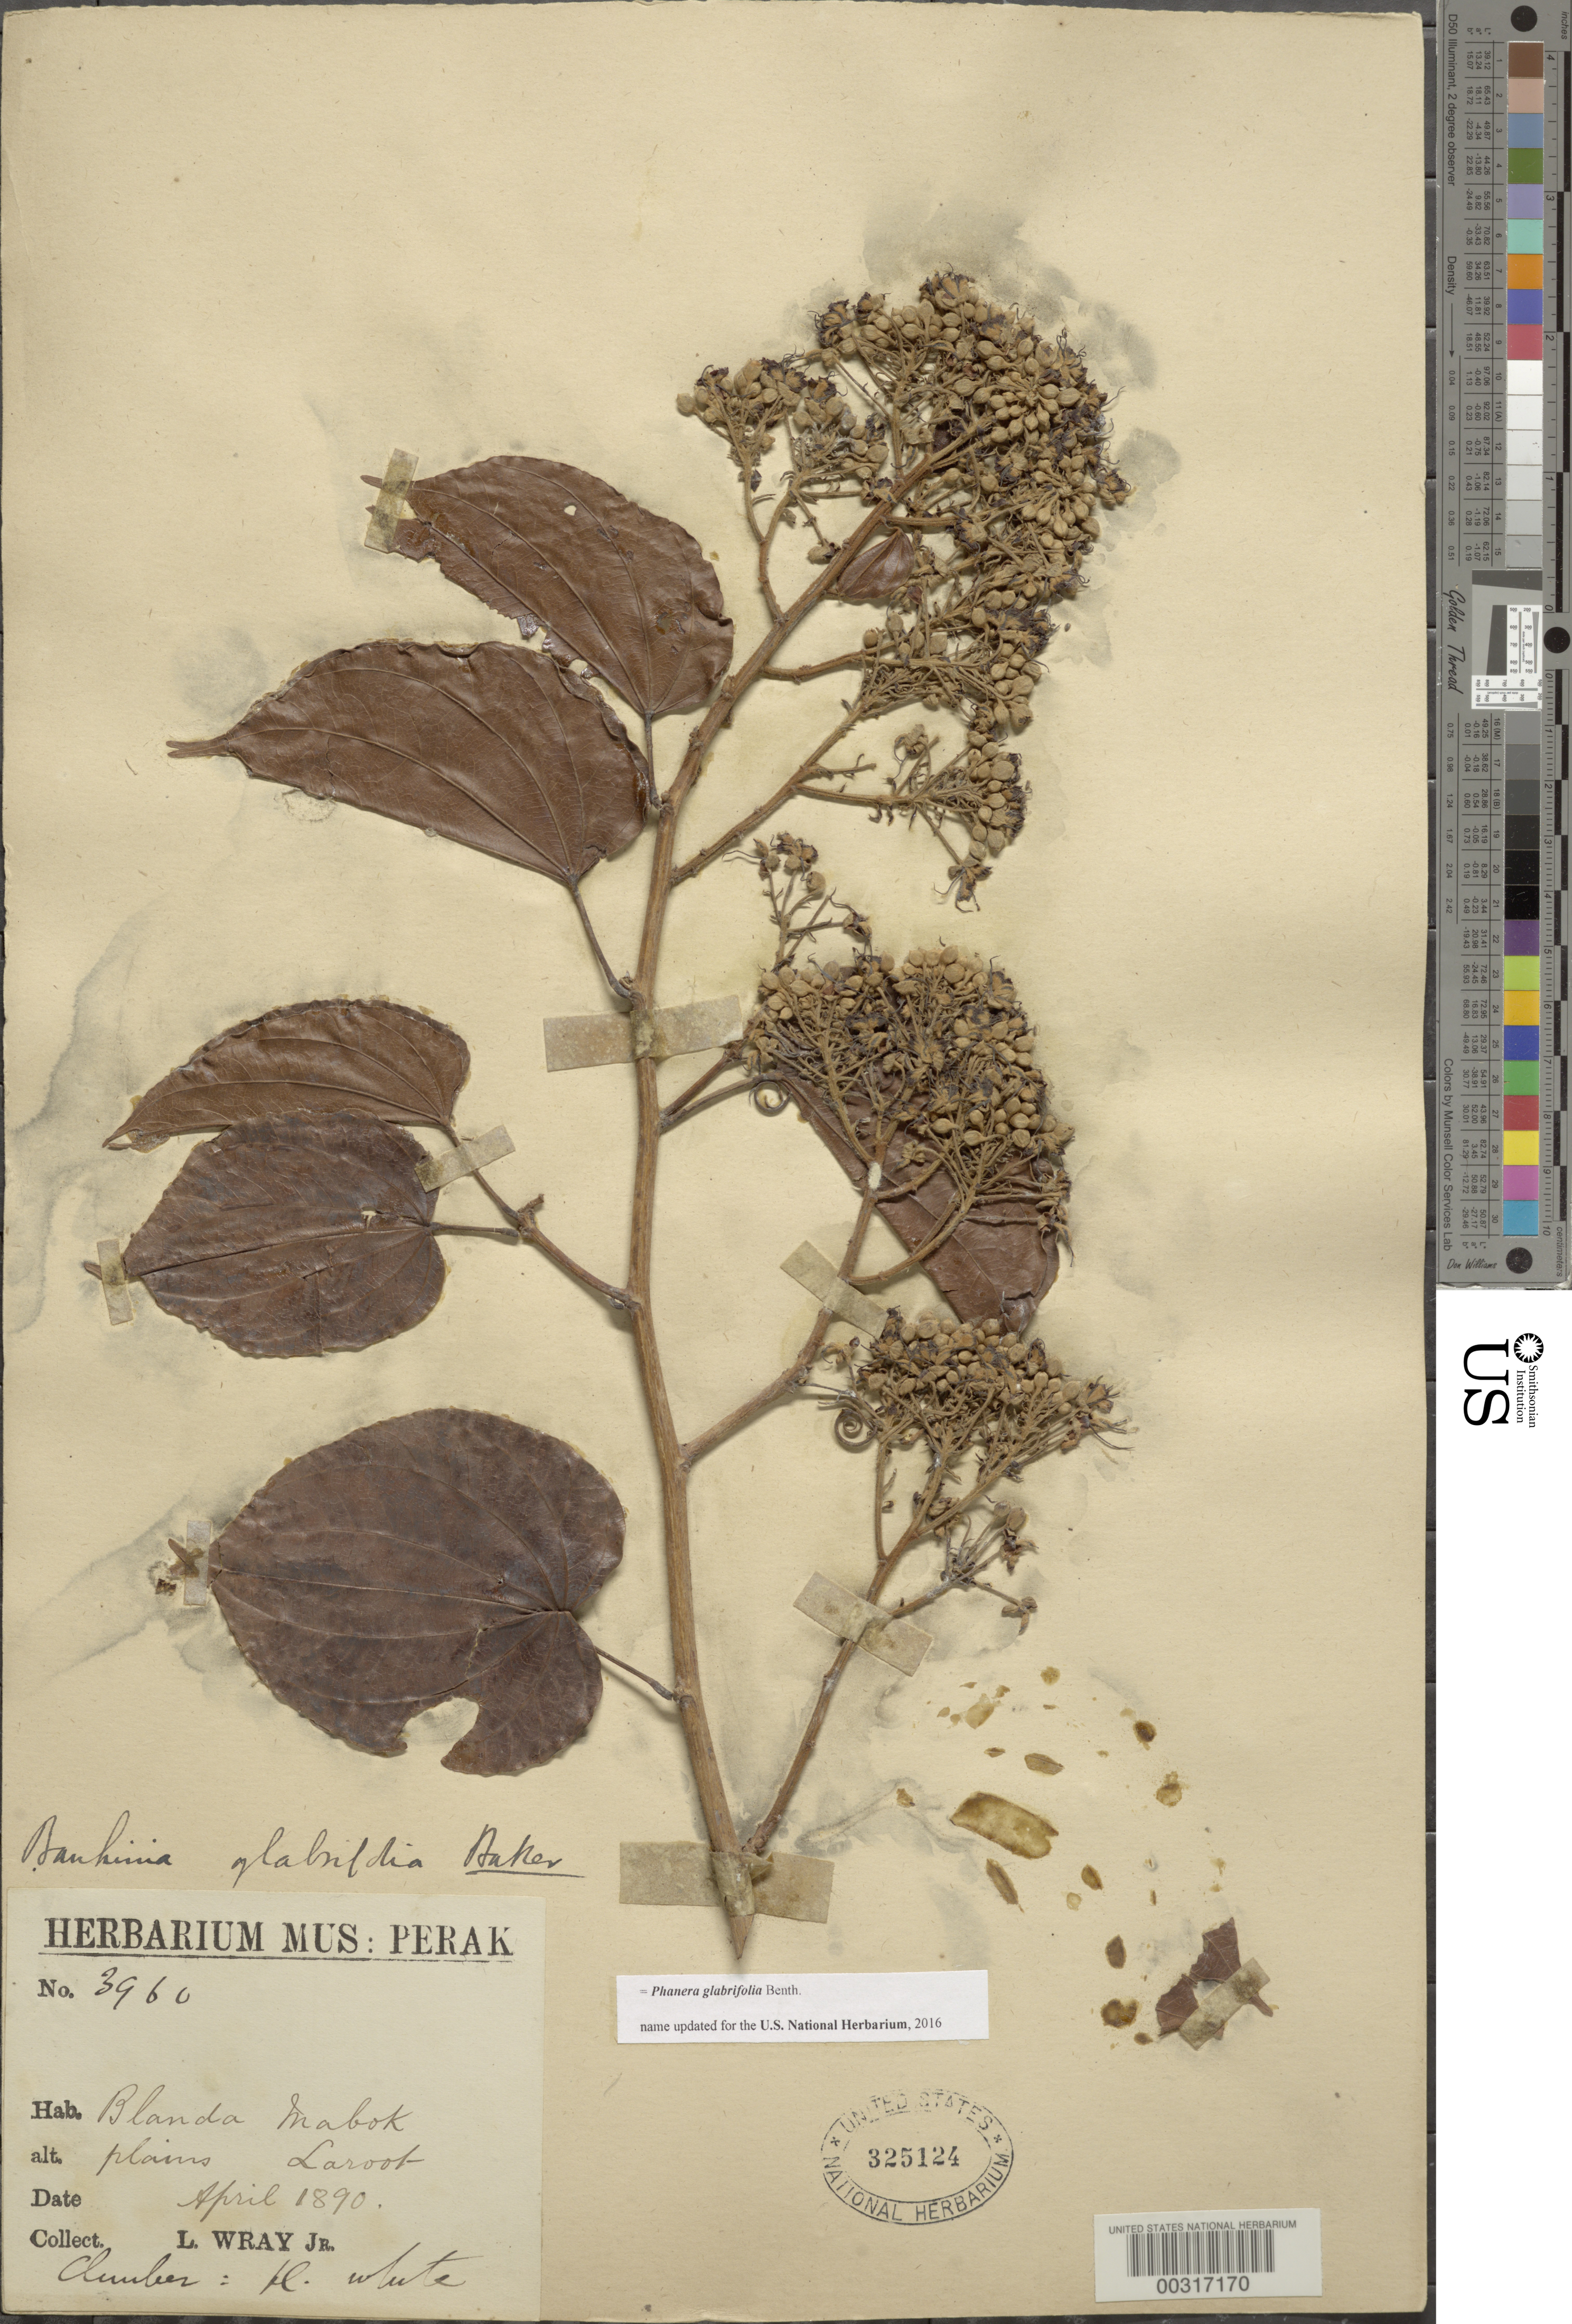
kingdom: Plantae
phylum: Tracheophyta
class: Magnoliopsida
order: Fabales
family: Fabaceae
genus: Phanera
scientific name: Phanera glabrifolia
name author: Benth.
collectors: L. Wray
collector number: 3960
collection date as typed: Apr 1890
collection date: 1890-04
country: Malaysia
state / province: Perak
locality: Blanda mabok, plains laroot [Malay Peninsula]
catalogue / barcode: US 325124